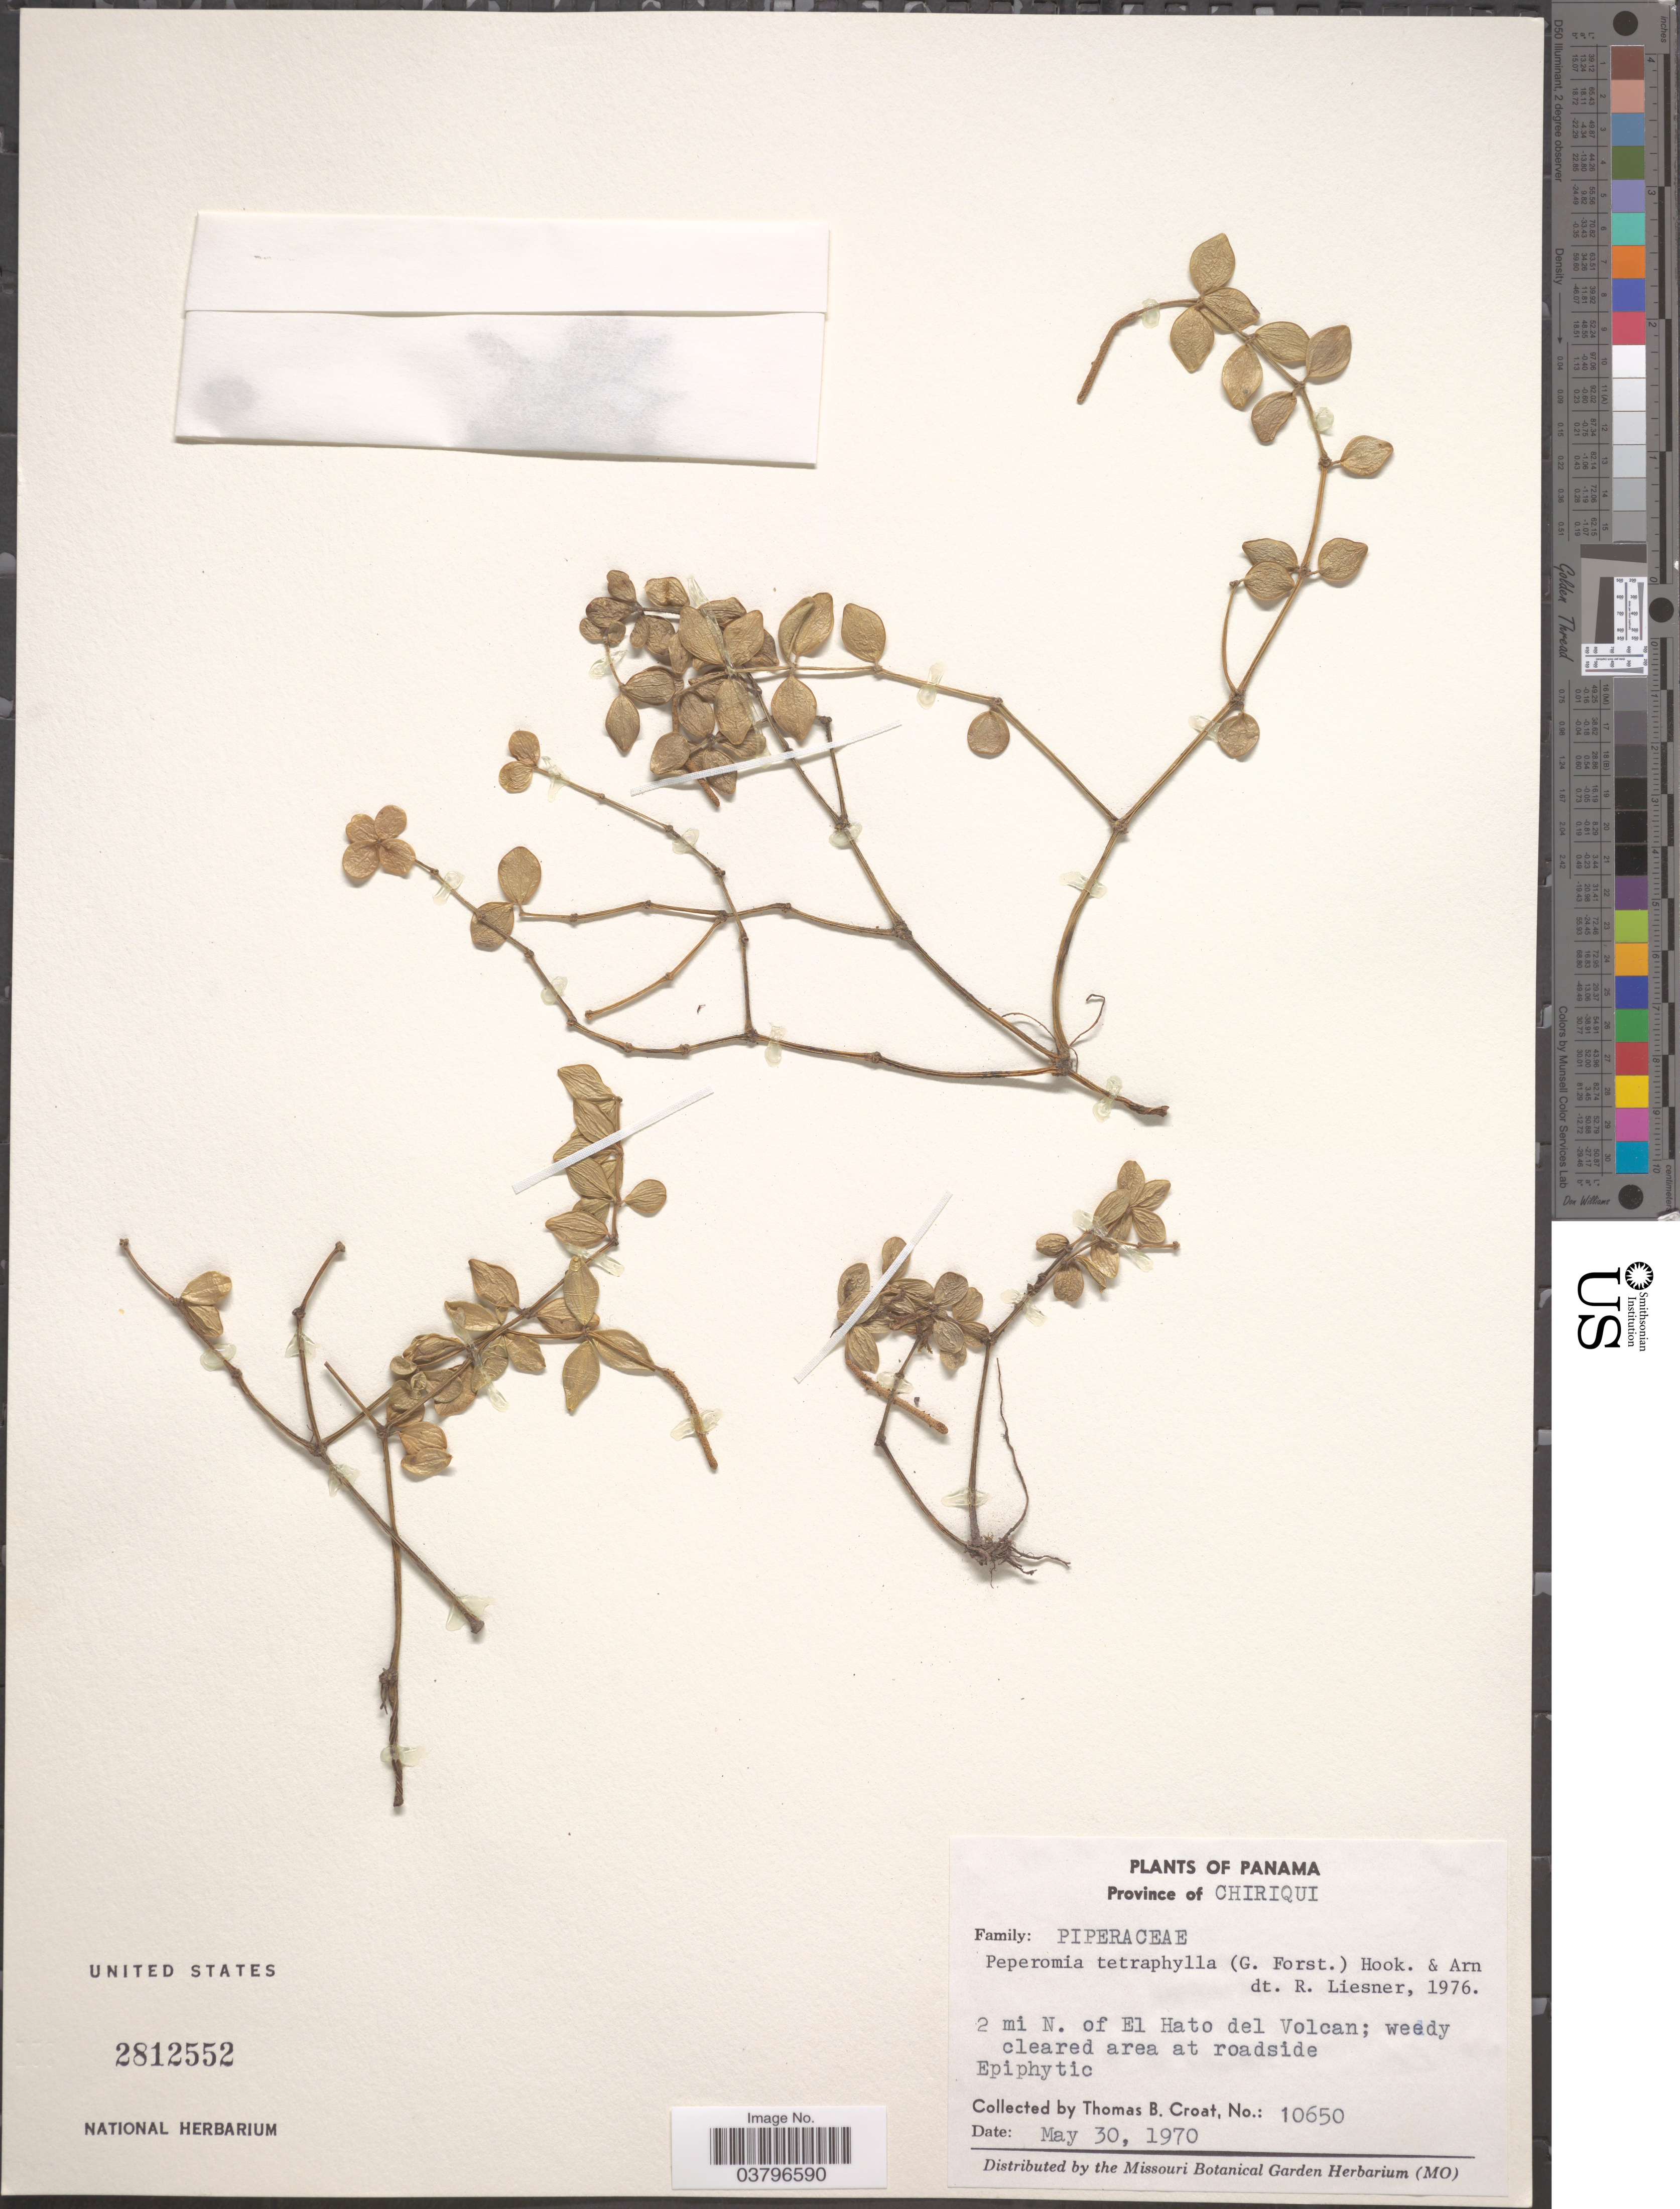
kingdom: Plantae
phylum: Tracheophyta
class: Magnoliopsida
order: Piperales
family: Piperaceae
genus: Peperomia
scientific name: Peperomia tetraphylla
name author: (G. Forst.) Hook. & Arn.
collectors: T. B. Croat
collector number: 10650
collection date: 1970-05-30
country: Panama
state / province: Chiriqui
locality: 2 mi N. of El Hato del Volcan.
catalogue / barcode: US 2812552